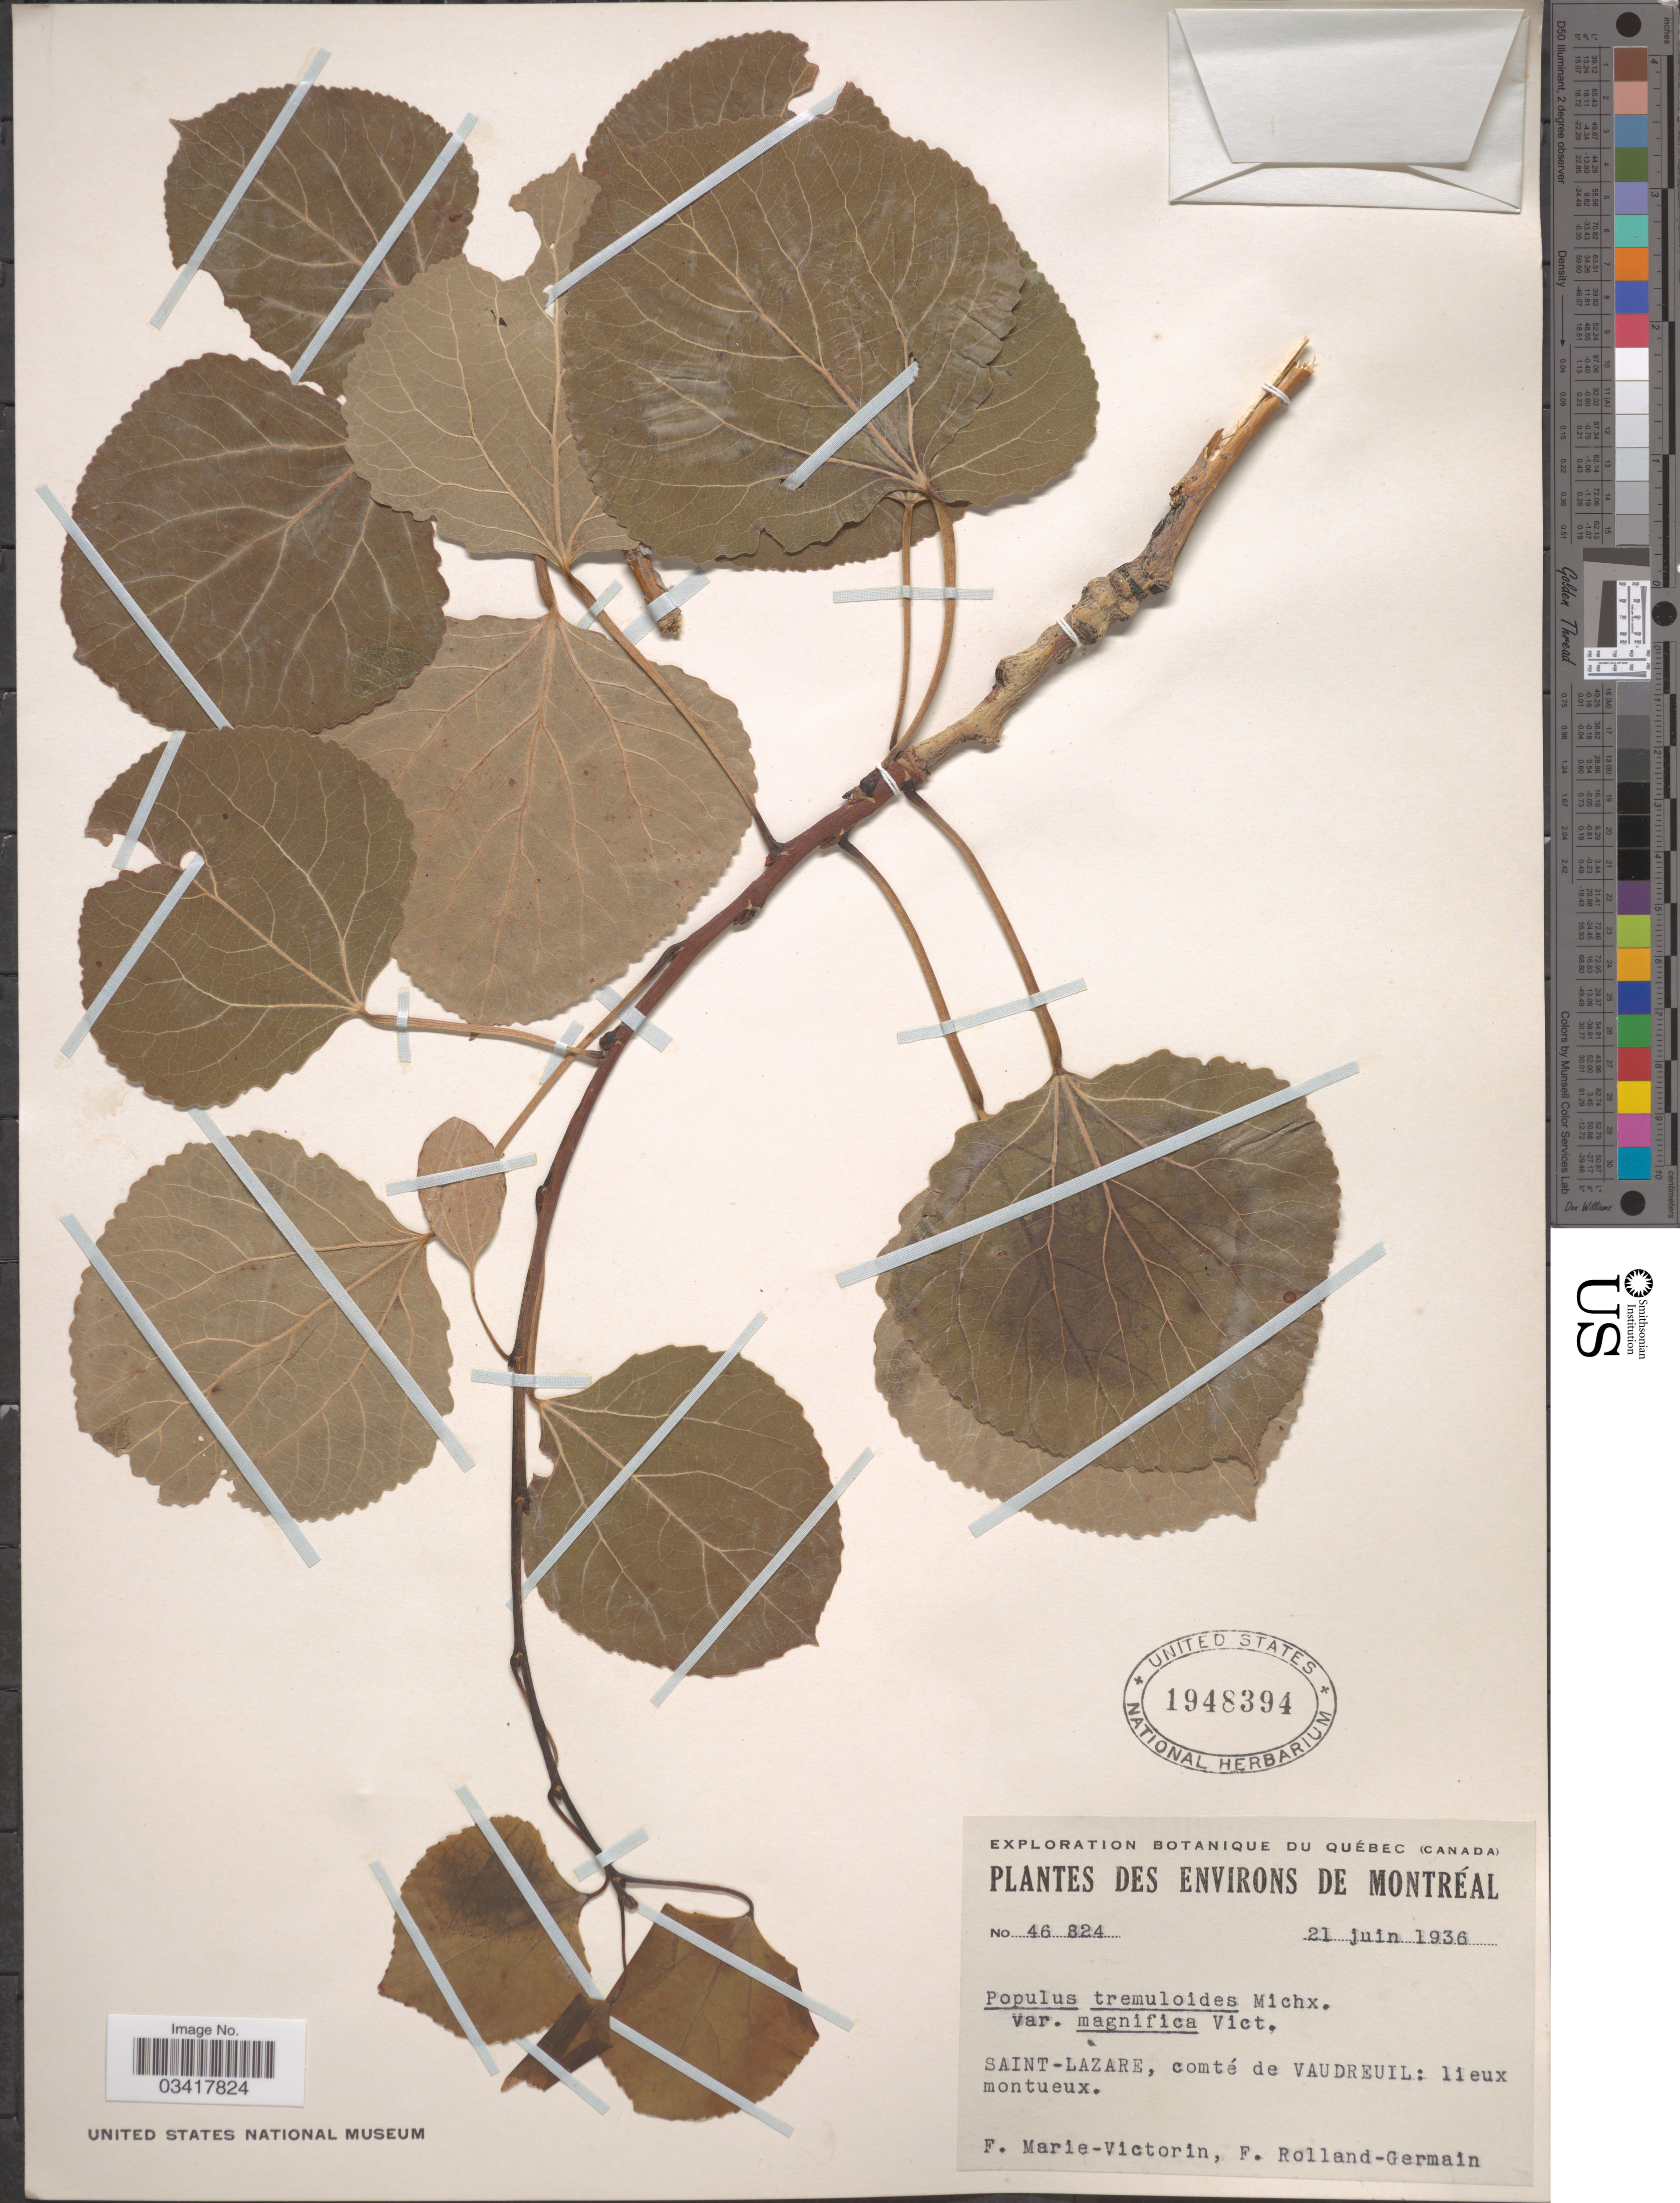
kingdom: Plantae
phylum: Tracheophyta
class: Magnoliopsida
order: Malpighiales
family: Salicaceae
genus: Populus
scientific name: Populus tremuloides var. magnifica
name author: Vict.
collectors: F. Marie-Victorin & Rolland-Germain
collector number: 46824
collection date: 1936-06-21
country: Canada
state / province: Quebec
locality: Environs de Montréal. Saint-Lazare, comté de Vaudreuil: lieux montueux.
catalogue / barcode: US 1948394